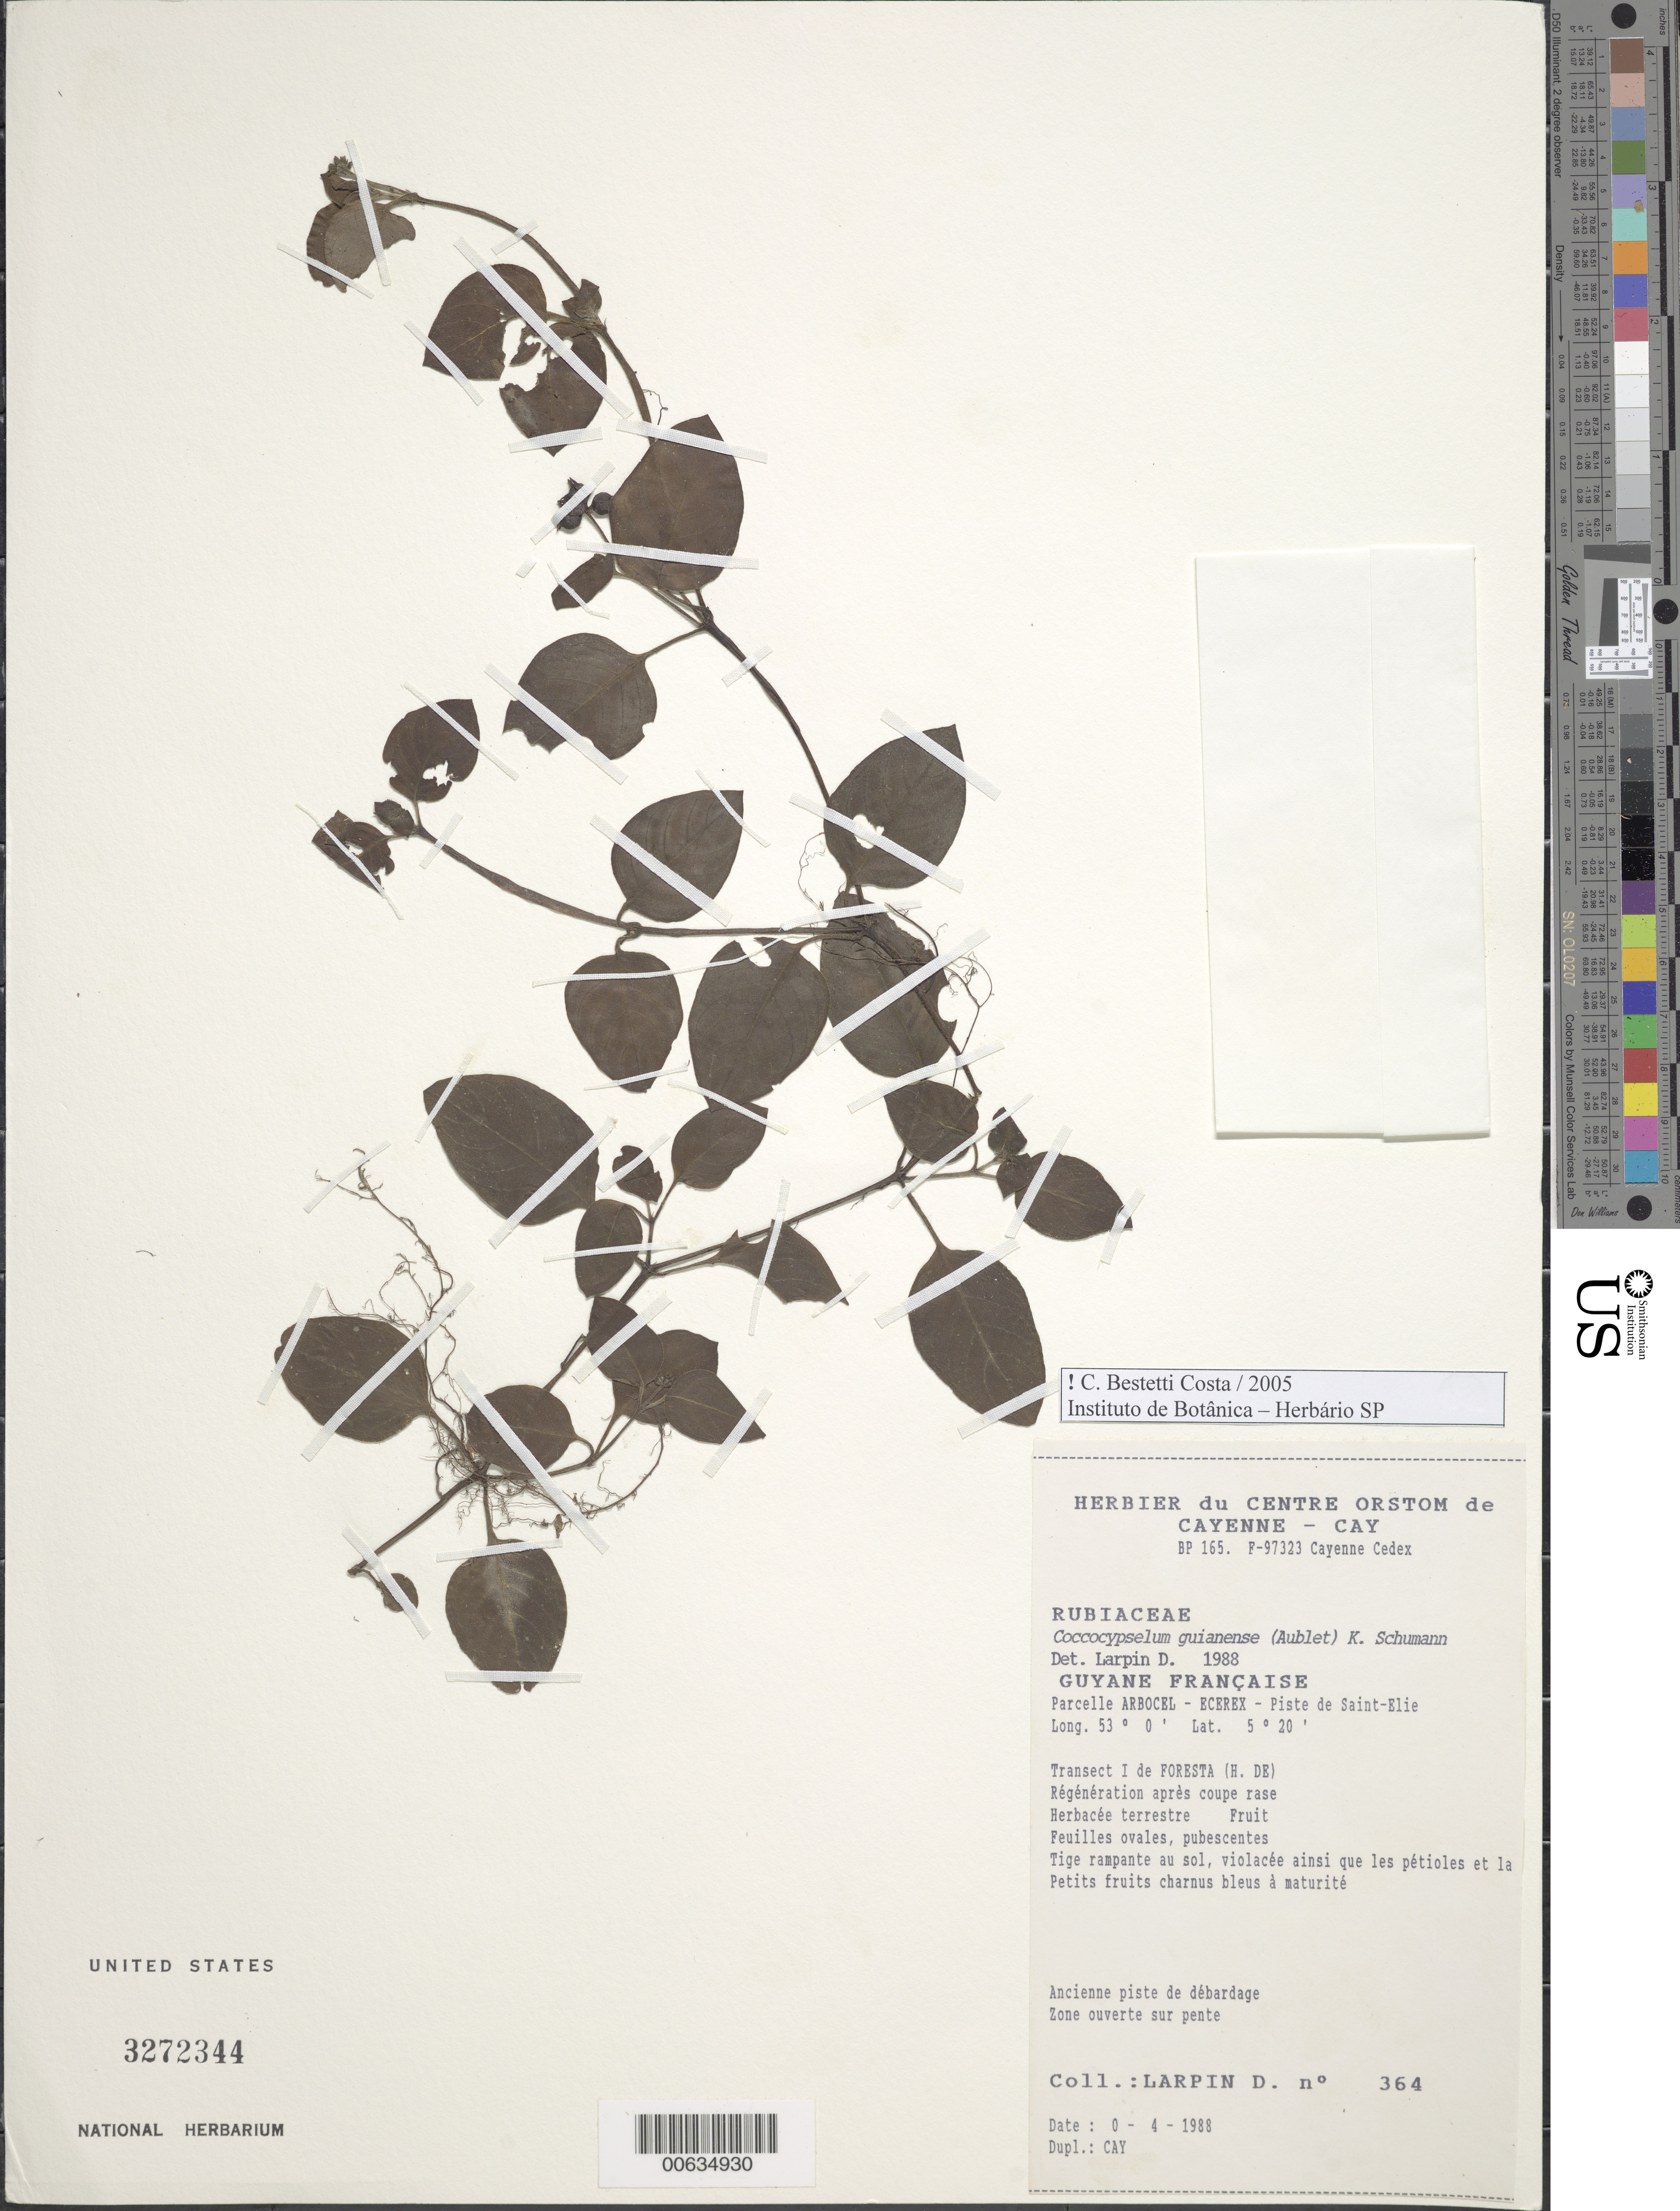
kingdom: Plantae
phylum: Tracheophyta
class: Magnoliopsida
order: Gentianales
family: Rubiaceae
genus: Coccocypselum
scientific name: Coccocypselum guianense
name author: (Aubl.) K. Schum.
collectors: D. Larpin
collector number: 364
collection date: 1988-04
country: French Guiana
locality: Guyane Francaise, Parcelle Arbocel - Ecerex - Piste de Saint - Elie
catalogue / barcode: US 3272344